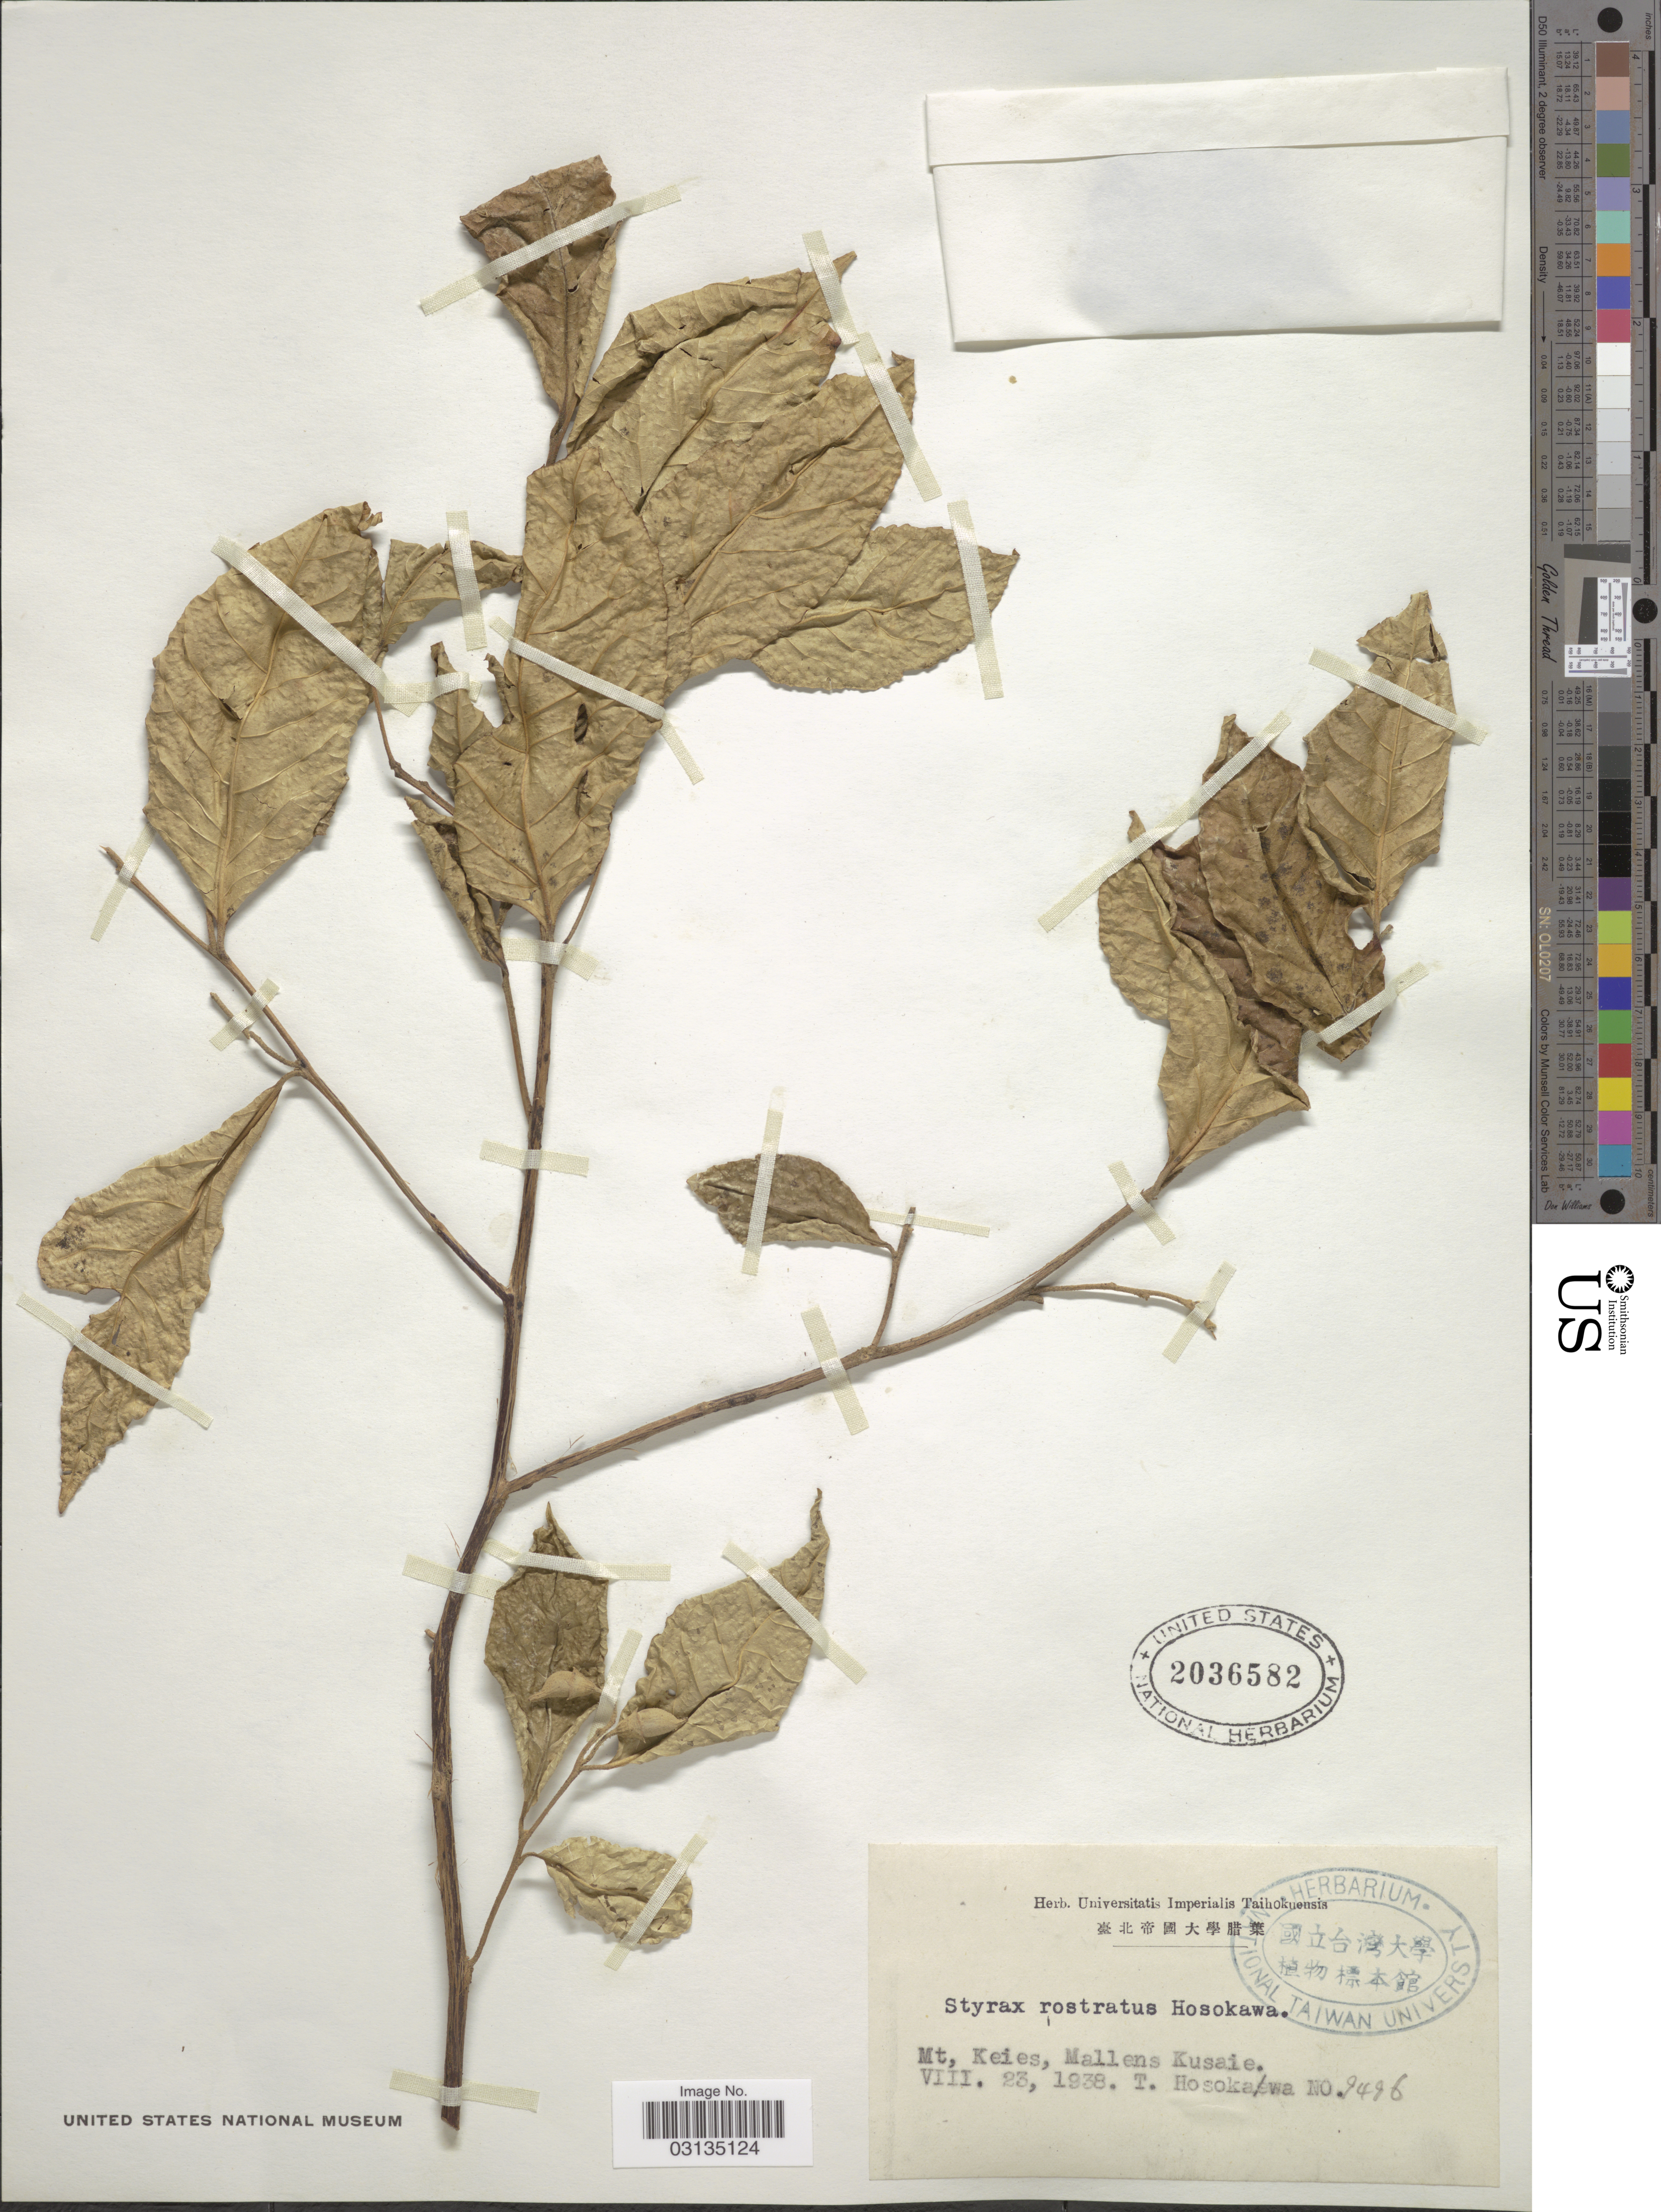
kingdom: Plantae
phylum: Tracheophyta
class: Magnoliopsida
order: Ericales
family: Styracaceae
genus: Styrax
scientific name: Styrax rostratus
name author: Hosok.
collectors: T. Hosokawa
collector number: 9496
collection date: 1938-08-23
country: Micronesia, Federated States of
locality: Mt. Keies, Mallens Kusaie.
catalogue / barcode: US 2036582